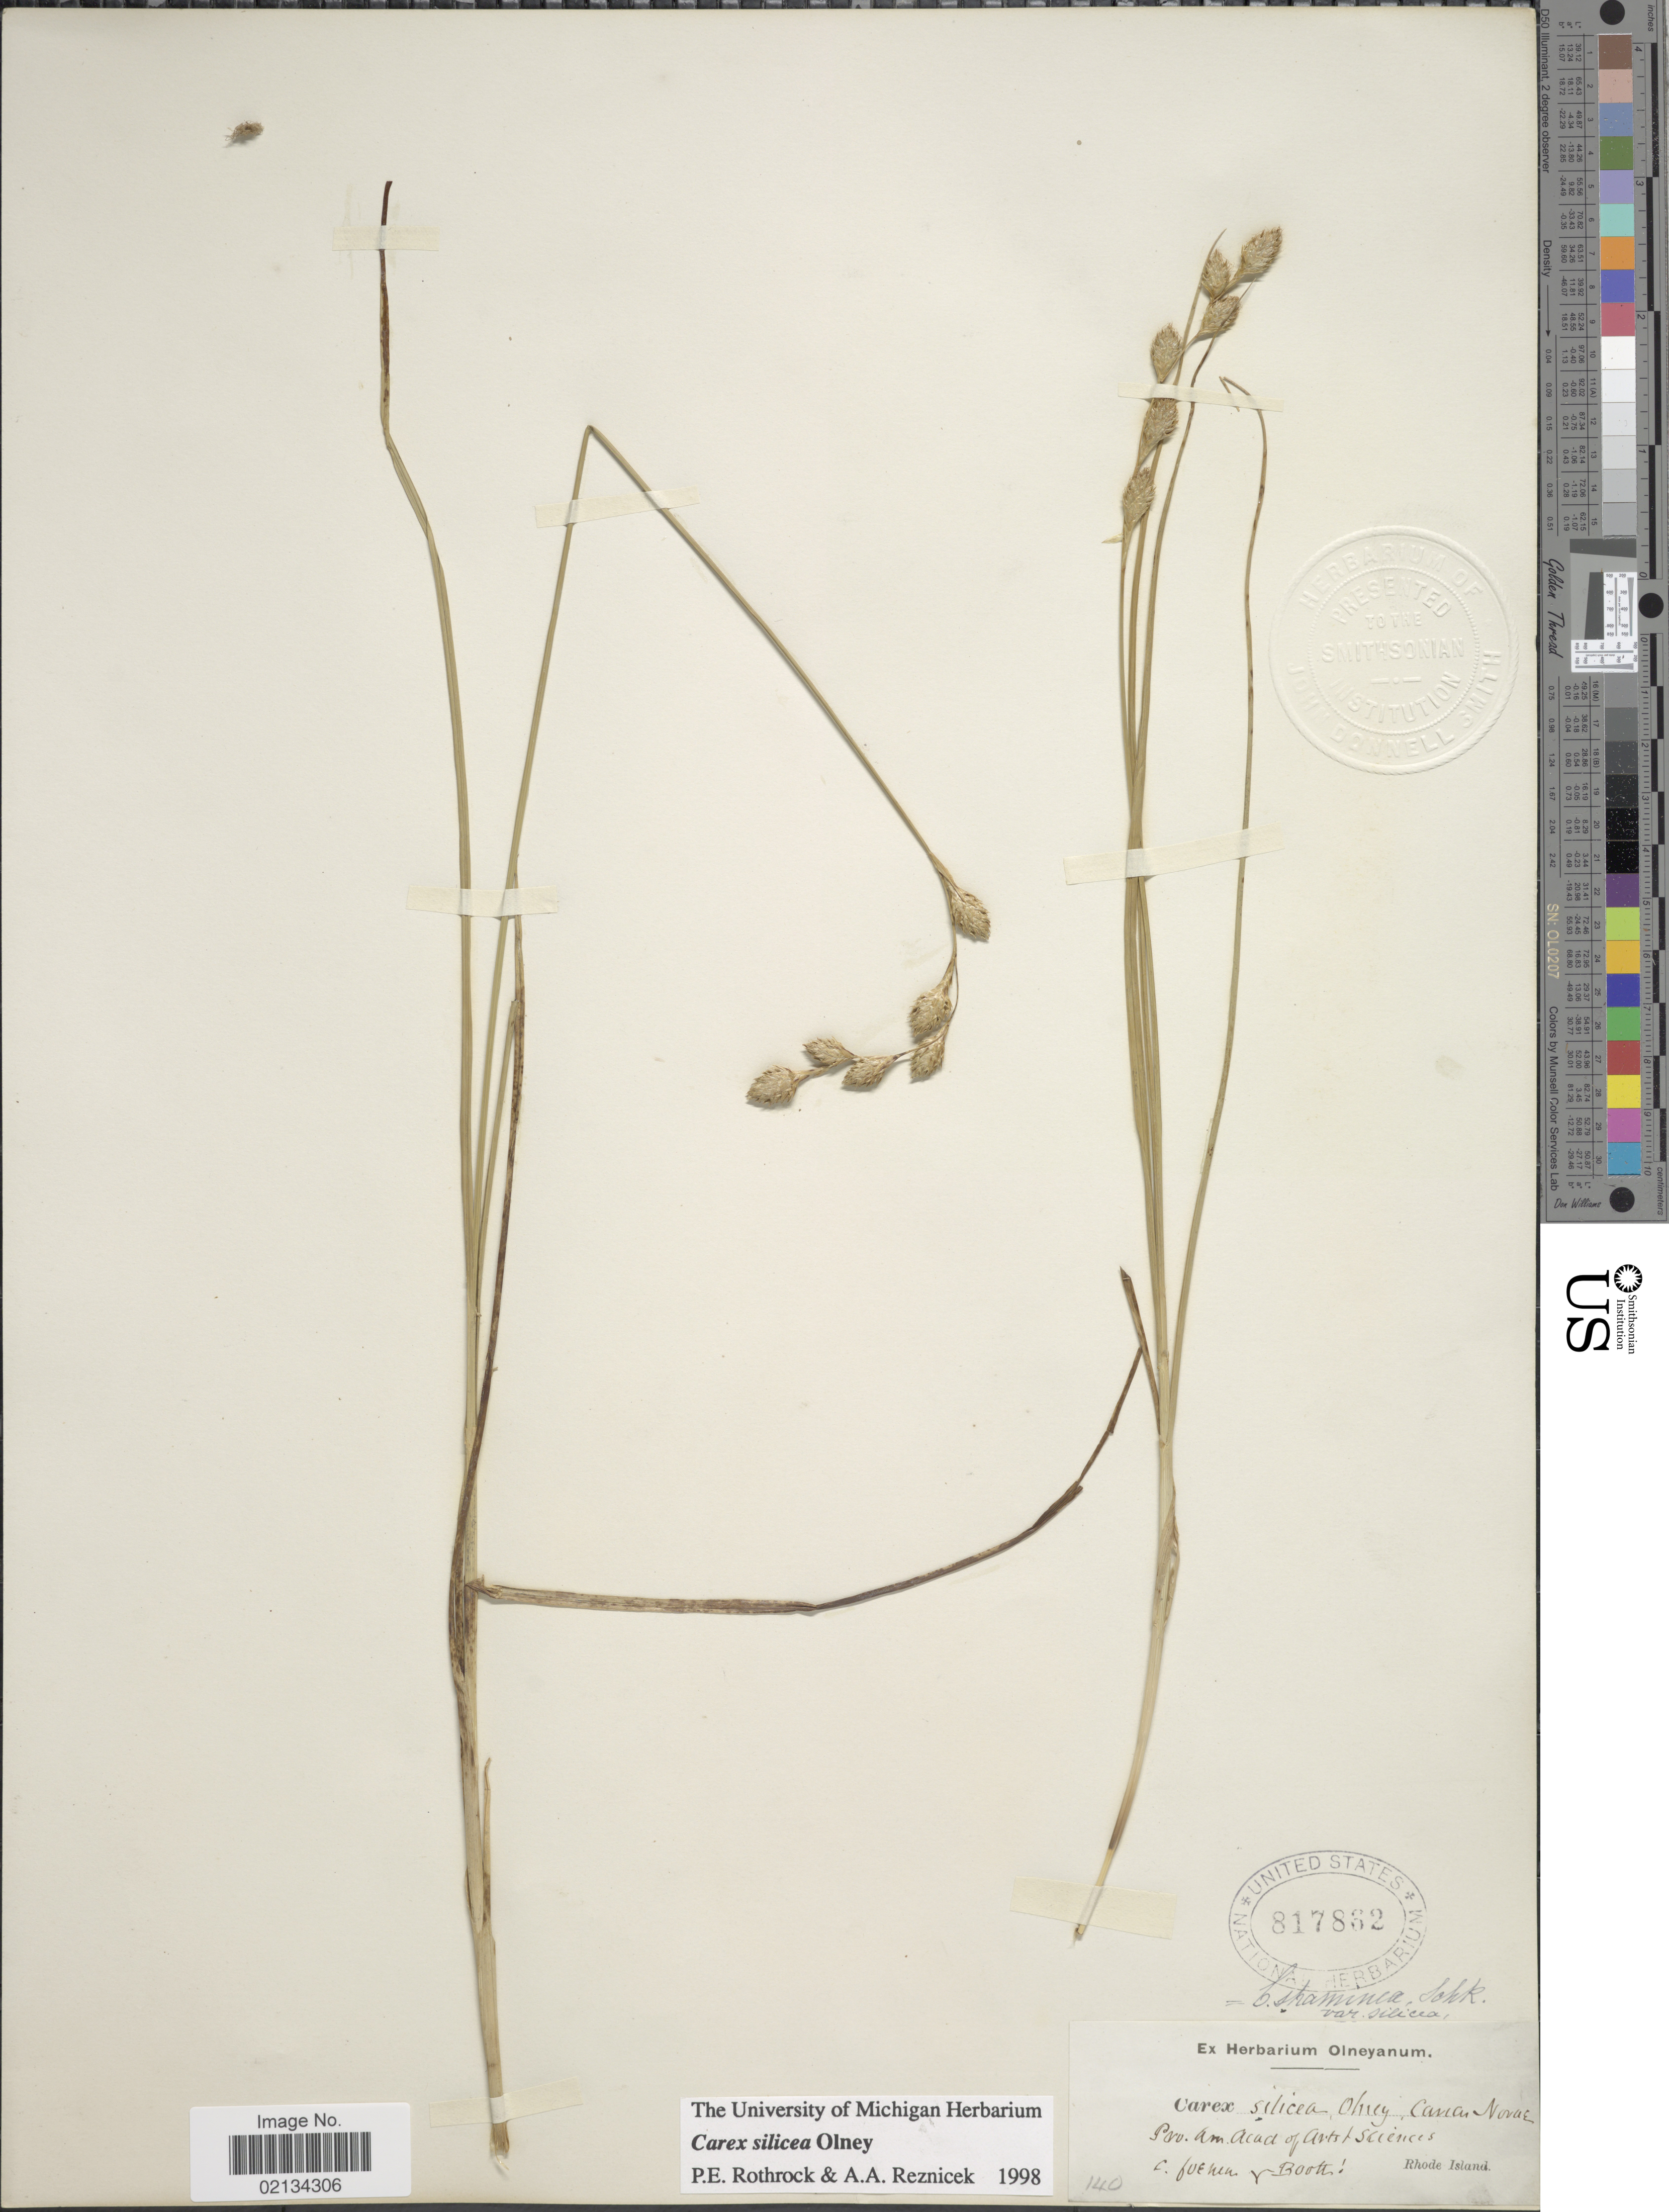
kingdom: Plantae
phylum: Tracheophyta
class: Liliopsida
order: Poales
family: Cyperaceae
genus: Carex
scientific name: Carex silicea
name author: Olney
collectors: C. Fuener & Boott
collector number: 140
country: United States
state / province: Rhode Island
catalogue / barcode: US 817862